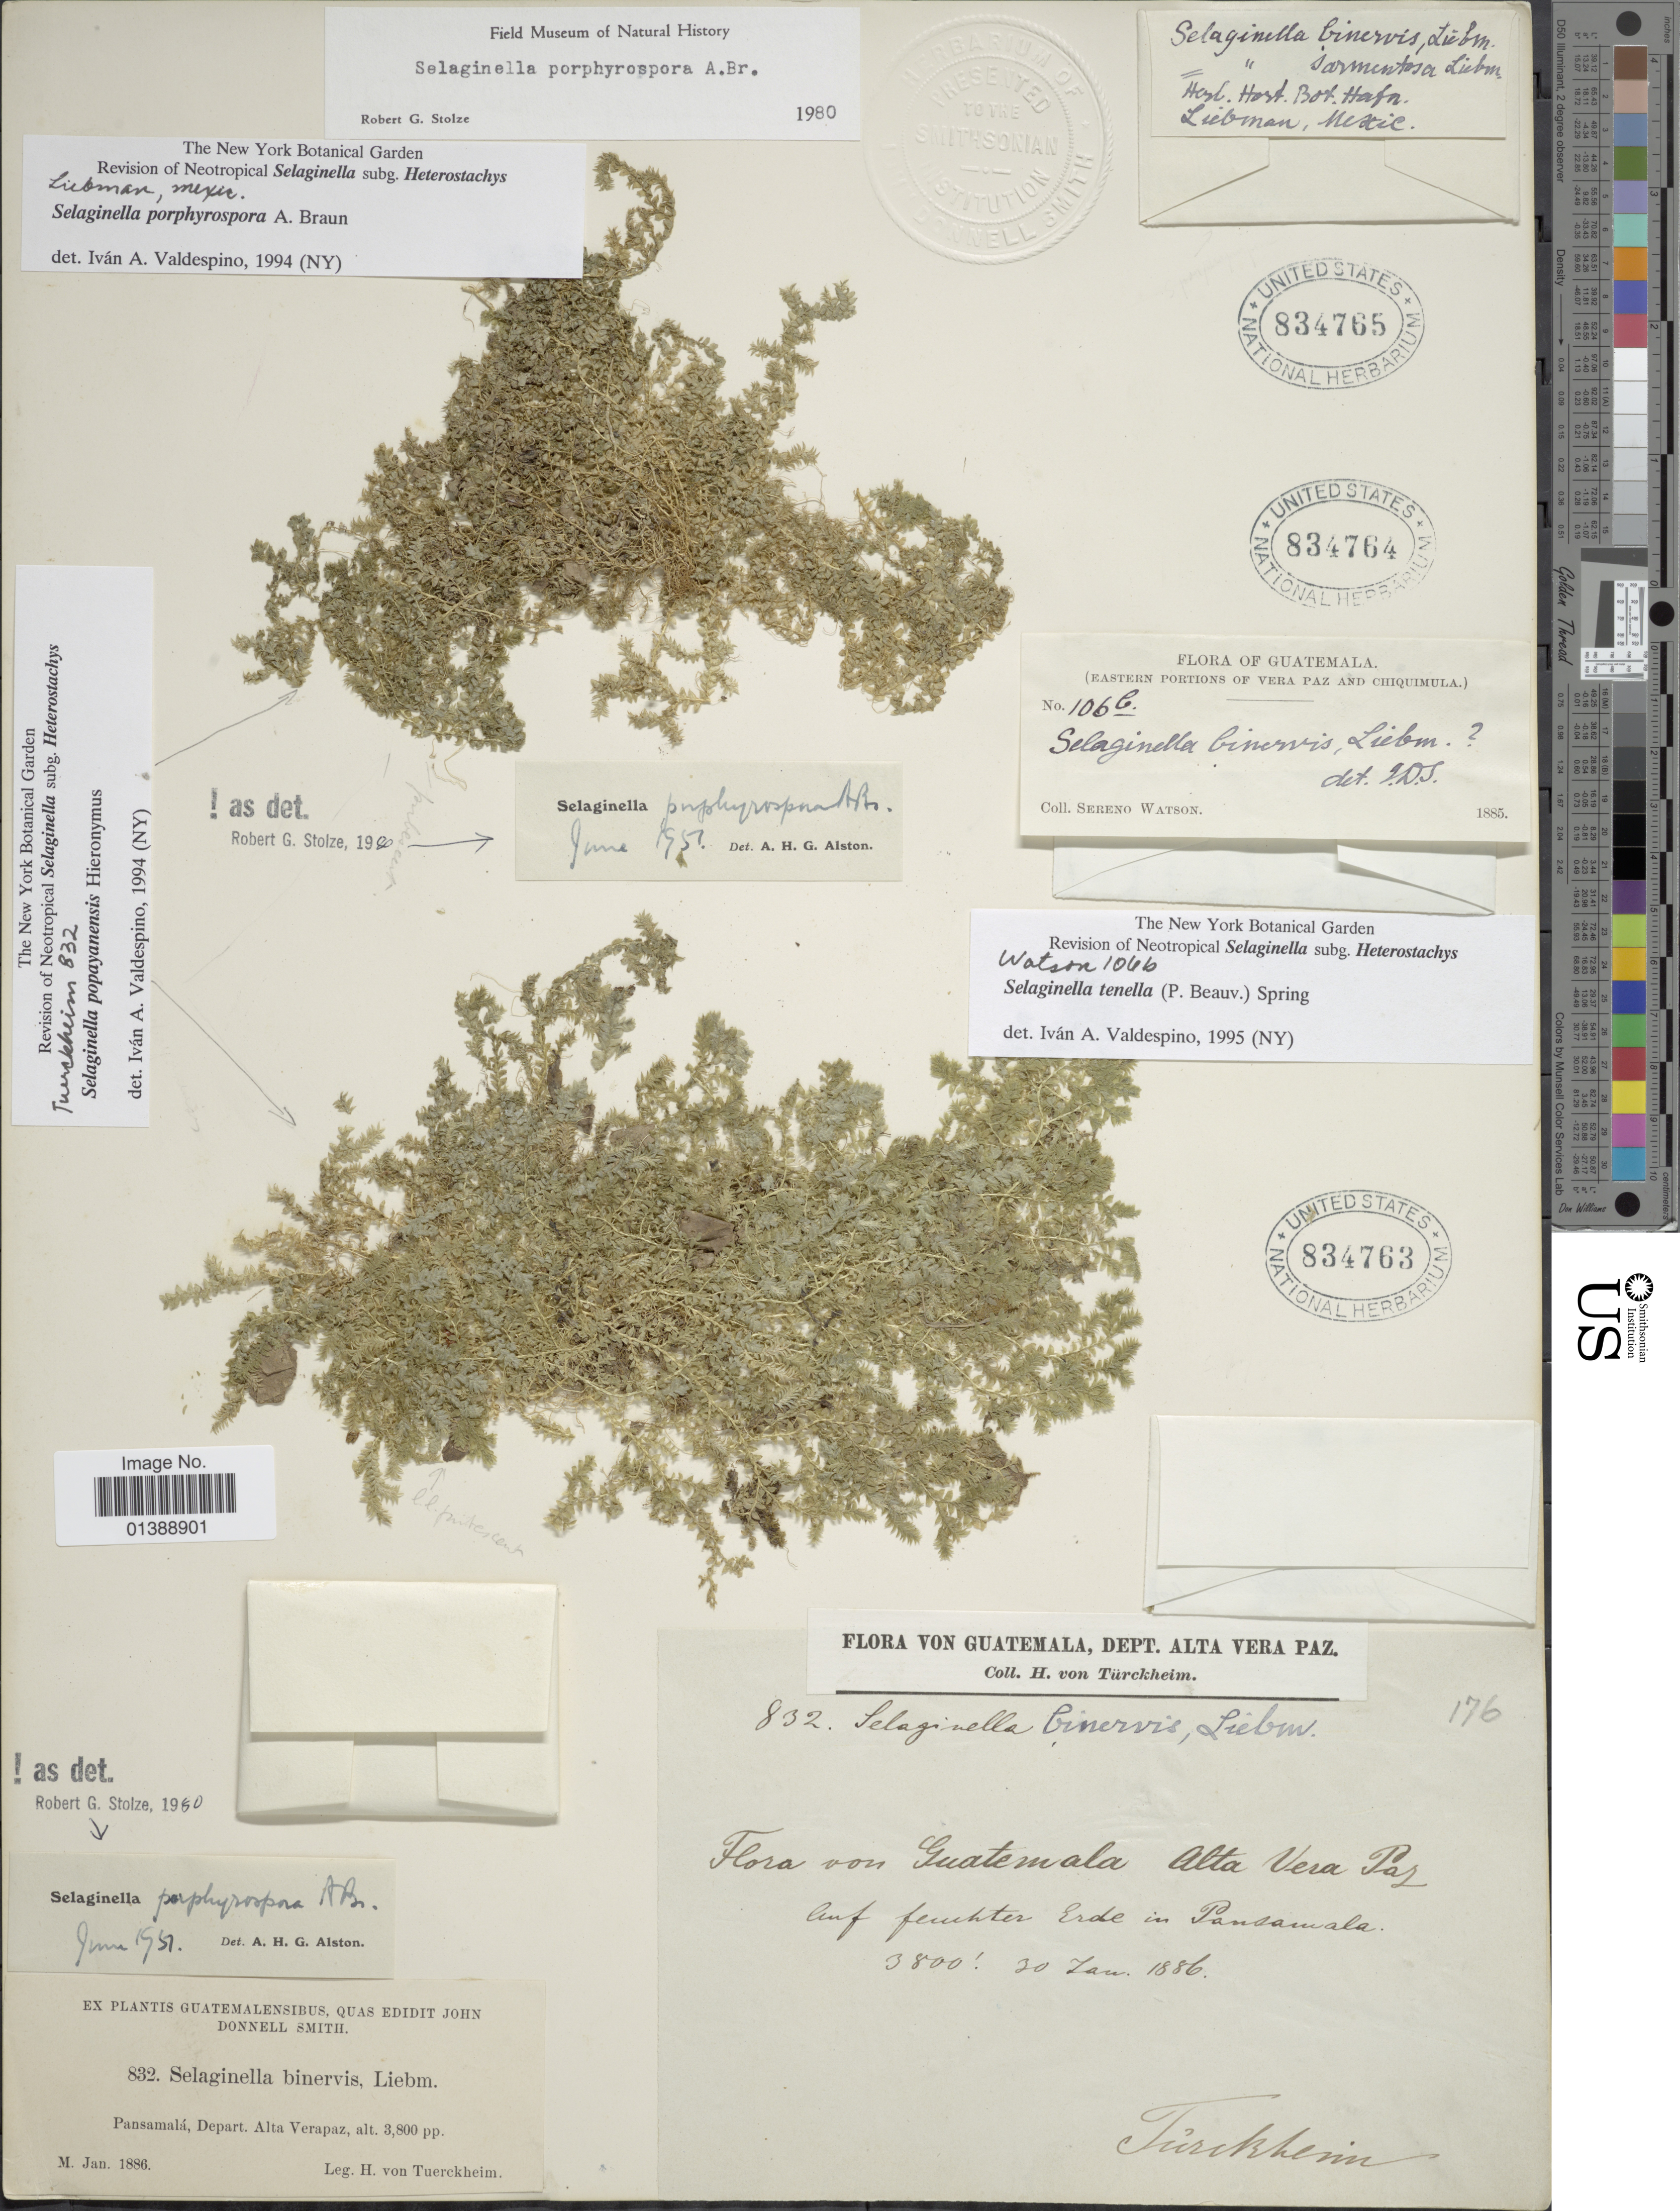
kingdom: Plantae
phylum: Tracheophyta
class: Lycopodiopsida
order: Selaginellales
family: Selaginellaceae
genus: Selaginella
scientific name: Selaginella popayanensis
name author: Hieron.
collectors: S. Watson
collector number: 106b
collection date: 1885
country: Guatemala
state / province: Chiquimula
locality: Eastern portions of Vera Paz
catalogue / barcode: US 834764-2